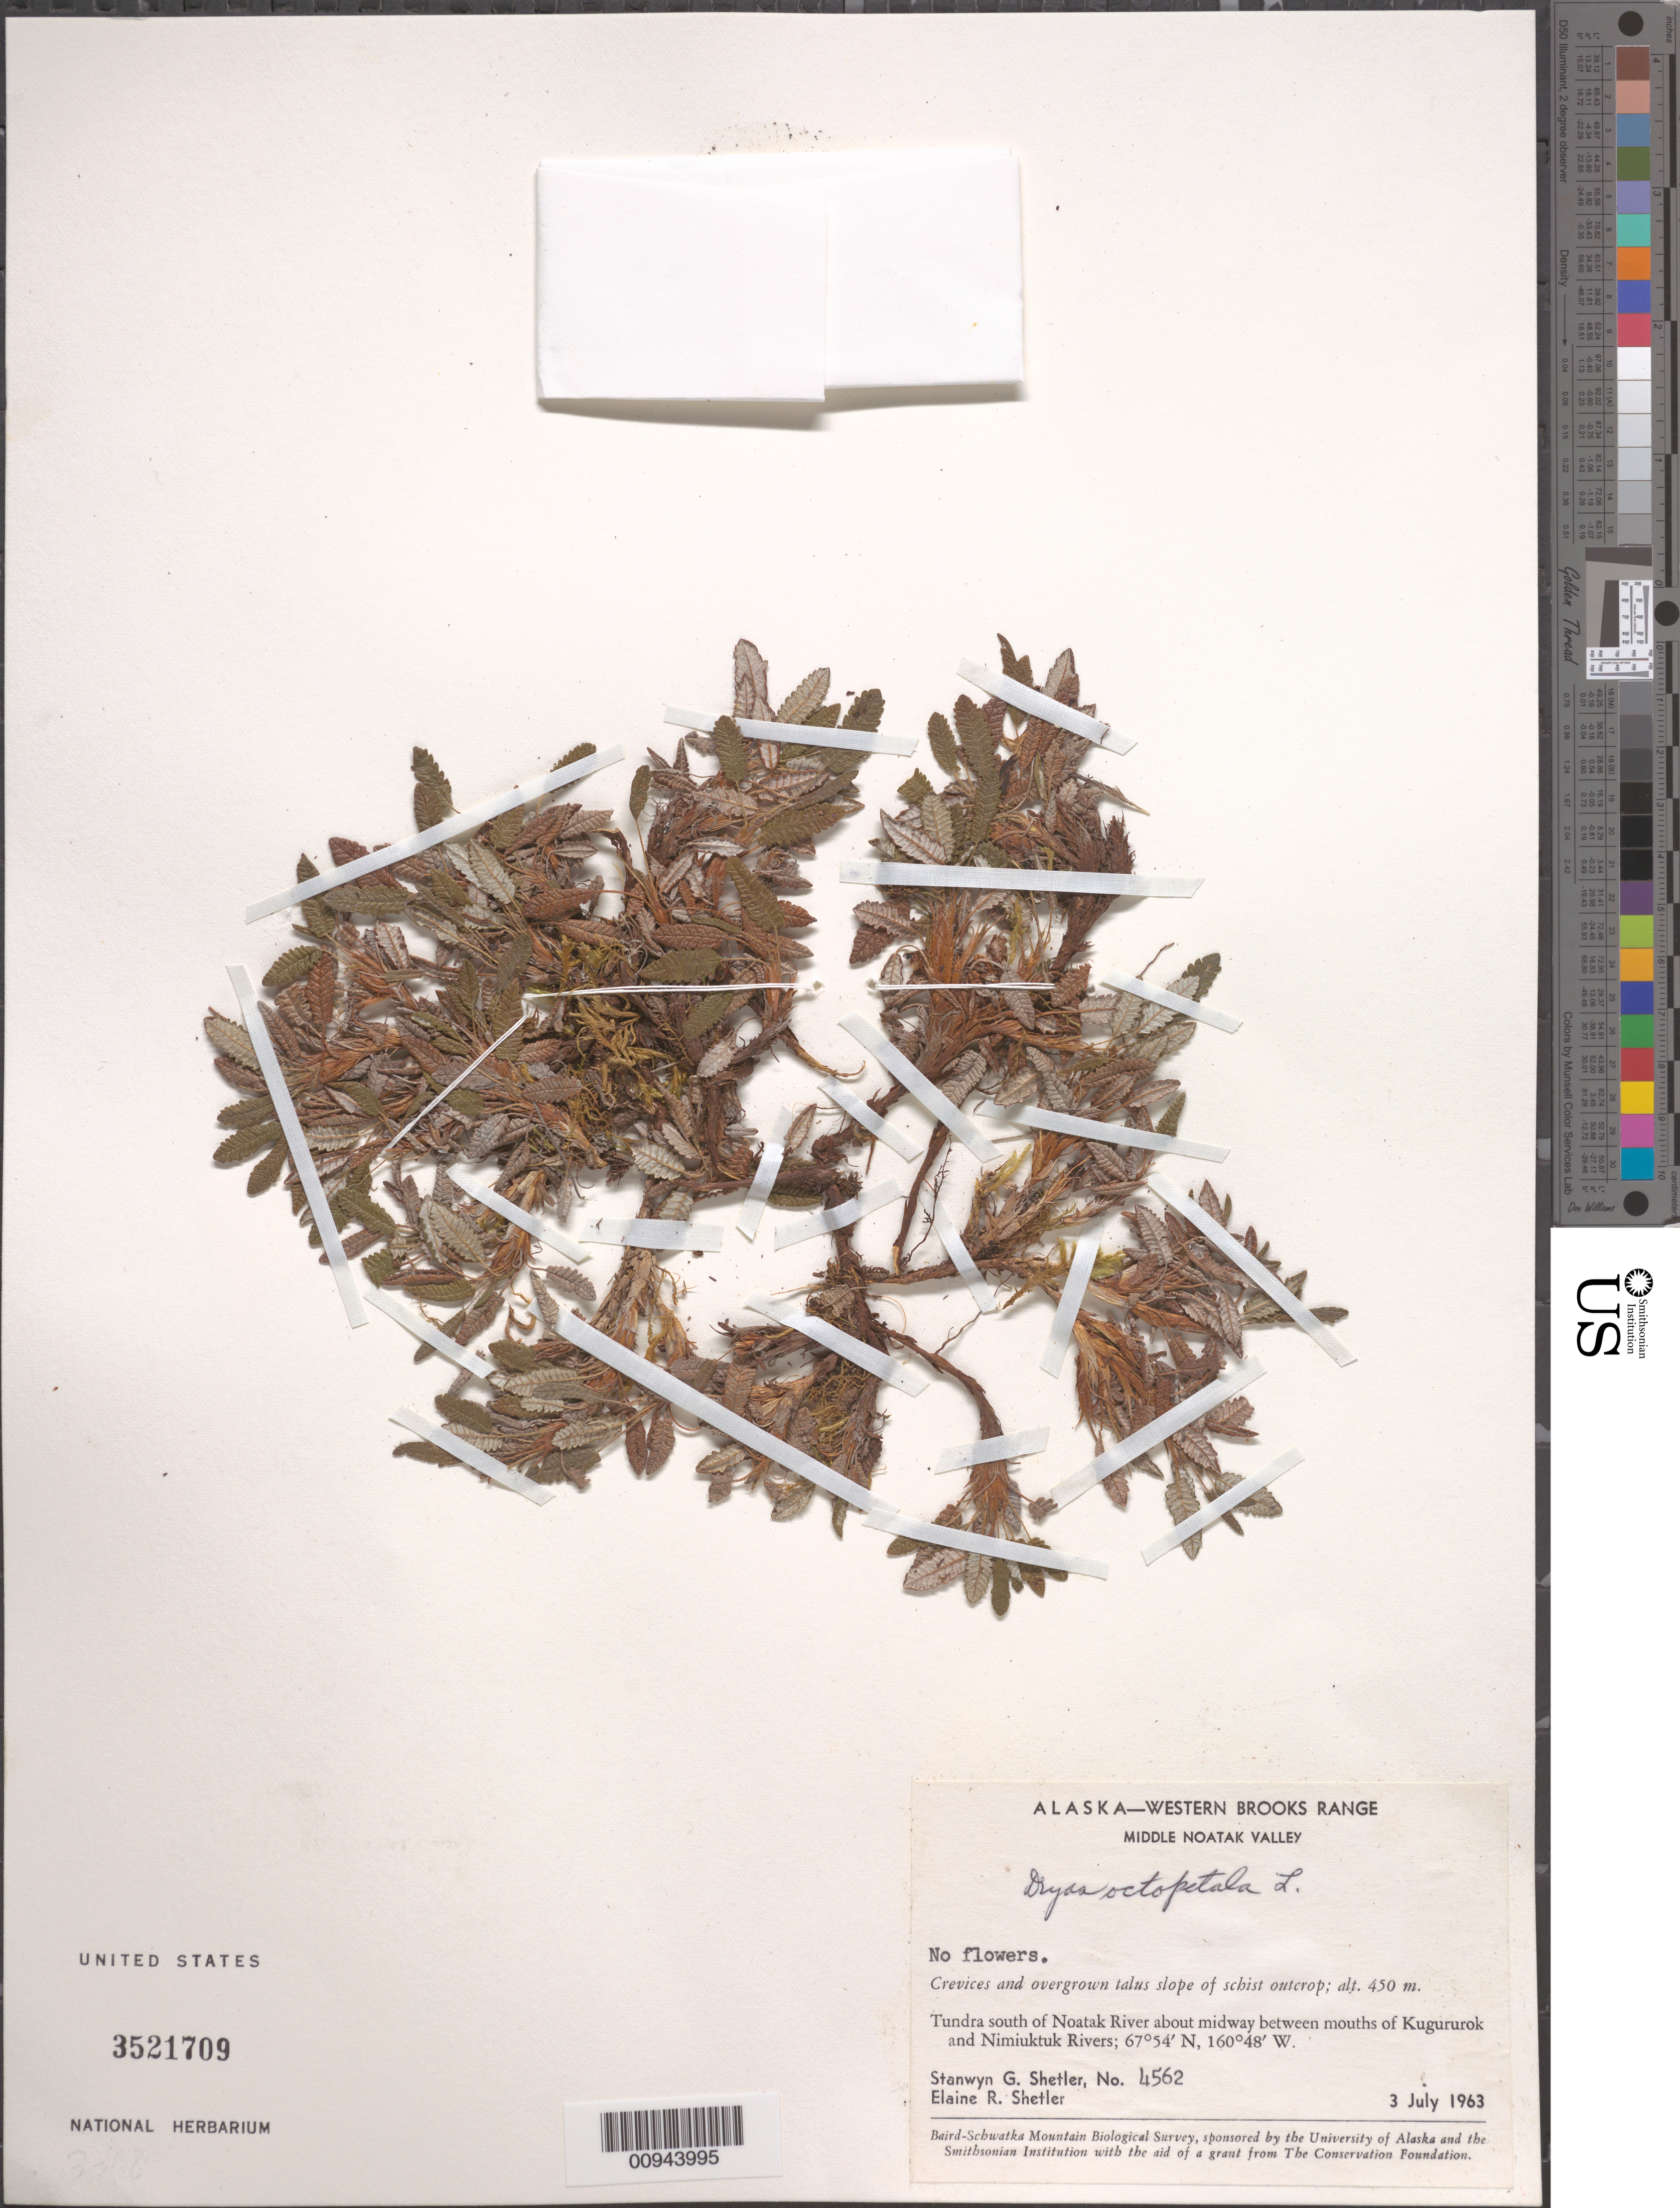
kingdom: Plantae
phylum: Tracheophyta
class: Magnoliopsida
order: Rosales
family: Rosaceae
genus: Dryas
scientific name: Dryas octopetala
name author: L.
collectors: S. Shetler & E. R. Shetler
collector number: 4562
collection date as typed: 03 Jul 1963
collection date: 1963-07-03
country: United States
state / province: Alaska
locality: S of Noatak River about midway between mouths of Kugururok and Nimiuktuk Rivers. Western Brooks Range, Middle Noatak Valley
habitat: Tundra. Crevices and overgrown talus slope of schist outcrop.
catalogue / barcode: US 3521709